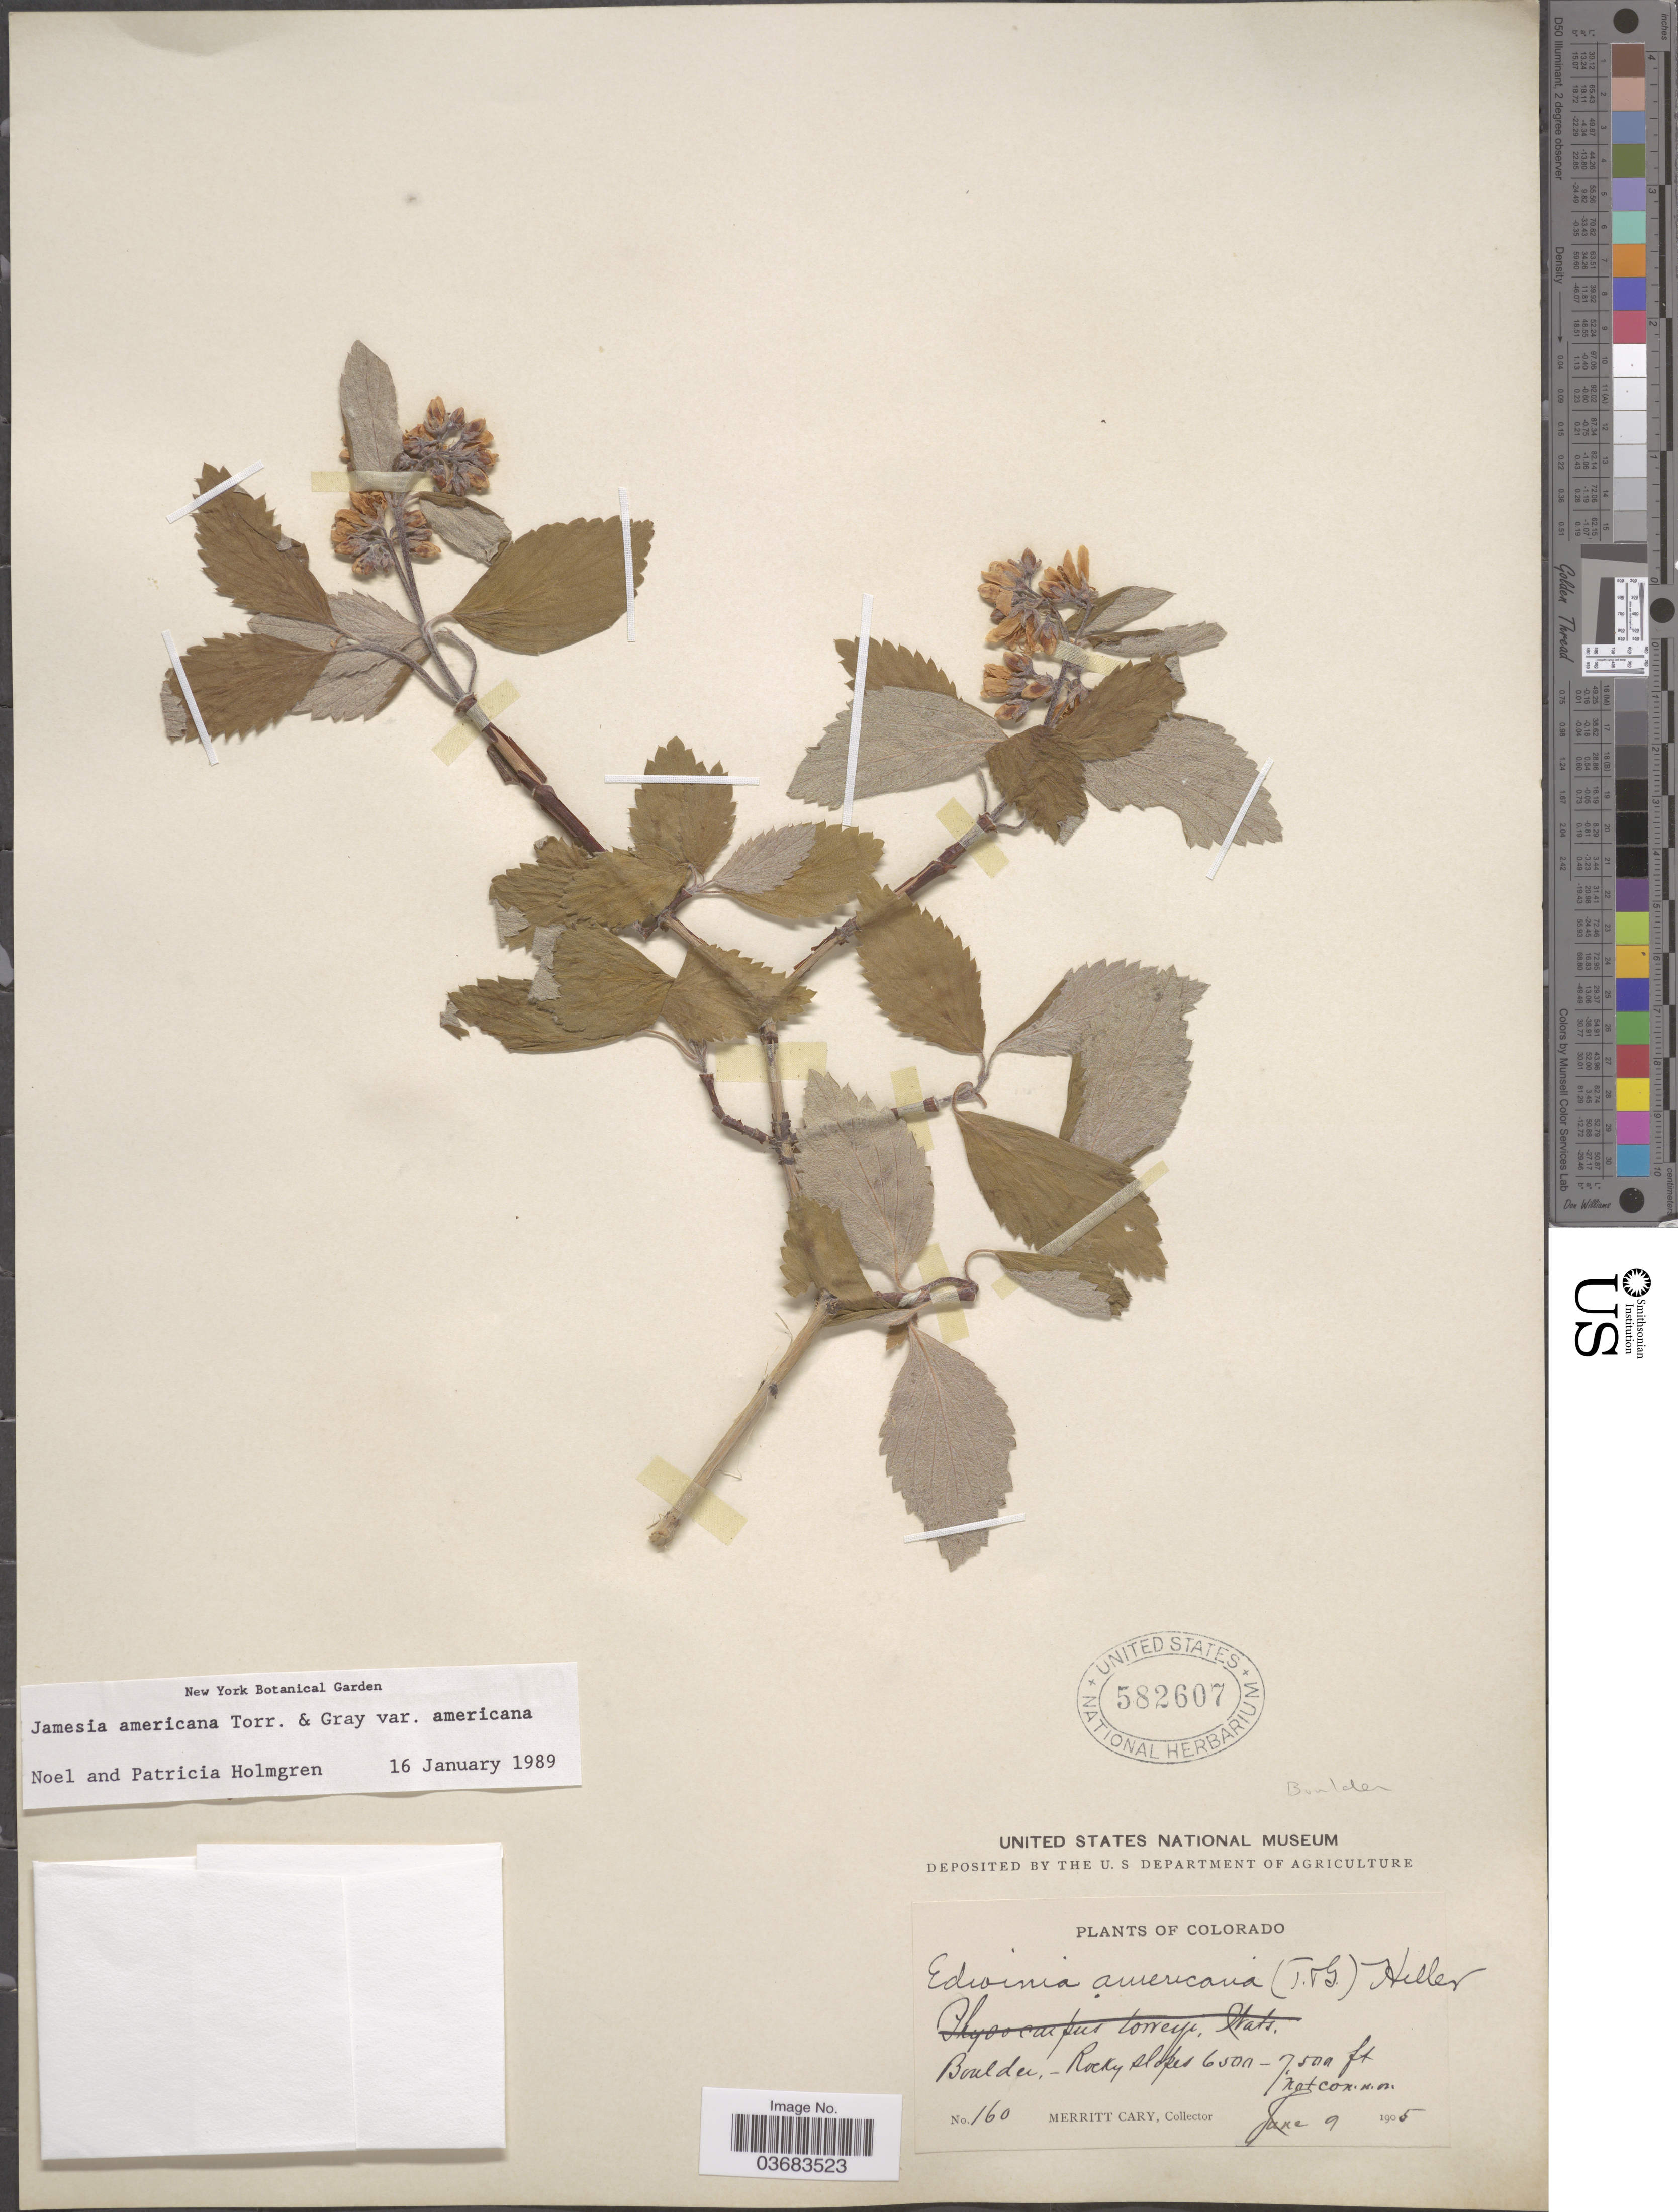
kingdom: Plantae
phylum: Tracheophyta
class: Magnoliopsida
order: Cornales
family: Hydrangeaceae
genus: Edwinia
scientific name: Edwinia americana var. americana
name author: (Torr. & A. Gray) A. Heller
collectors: M. Cary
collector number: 160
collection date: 1905-06-09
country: United States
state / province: Colorado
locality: Boulder. Boulder.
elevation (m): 1981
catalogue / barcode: US 582607